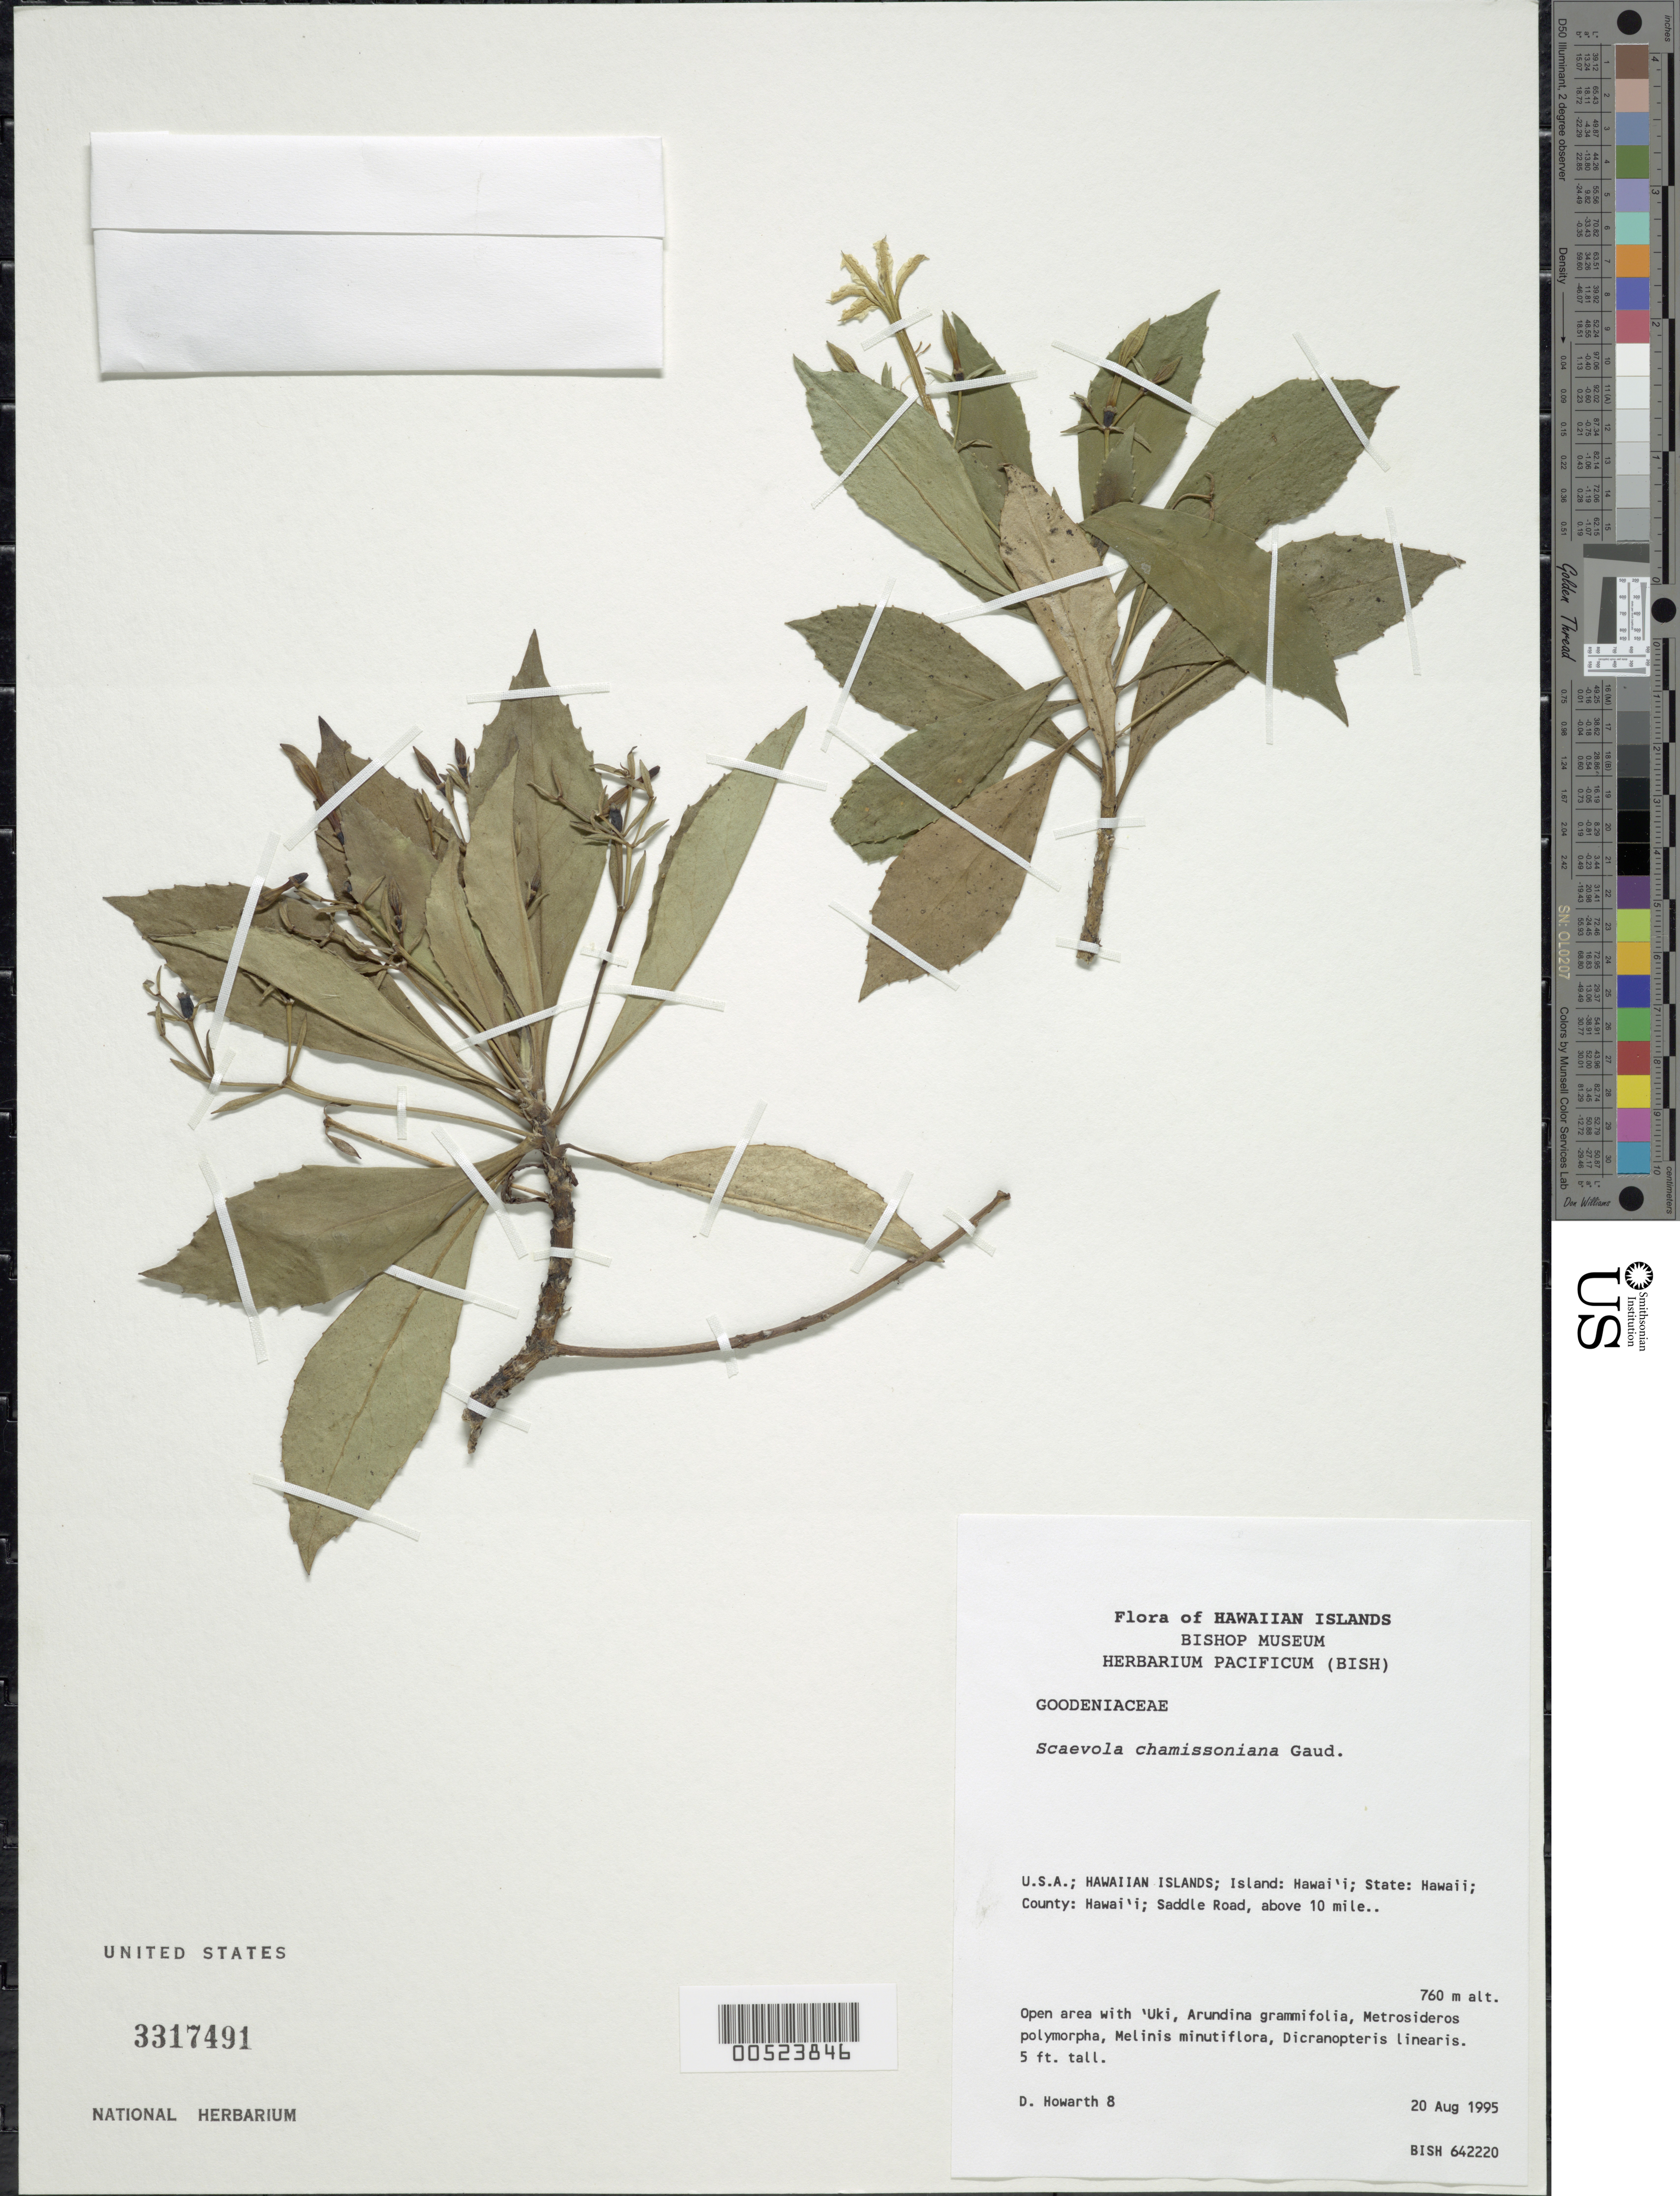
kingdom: Plantae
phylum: Tracheophyta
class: Magnoliopsida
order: Asterales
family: Goodeniaceae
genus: Scaevola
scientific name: Scaevola chamissoniana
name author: Gaudich.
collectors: D. Howarth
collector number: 8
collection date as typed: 20 Aug 1995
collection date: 1995-08-20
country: United States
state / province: Hawaii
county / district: Hawaii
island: Hawaii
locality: Hawaii county, Saddle Rd, above 10 mi marker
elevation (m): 760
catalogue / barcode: US 3317491